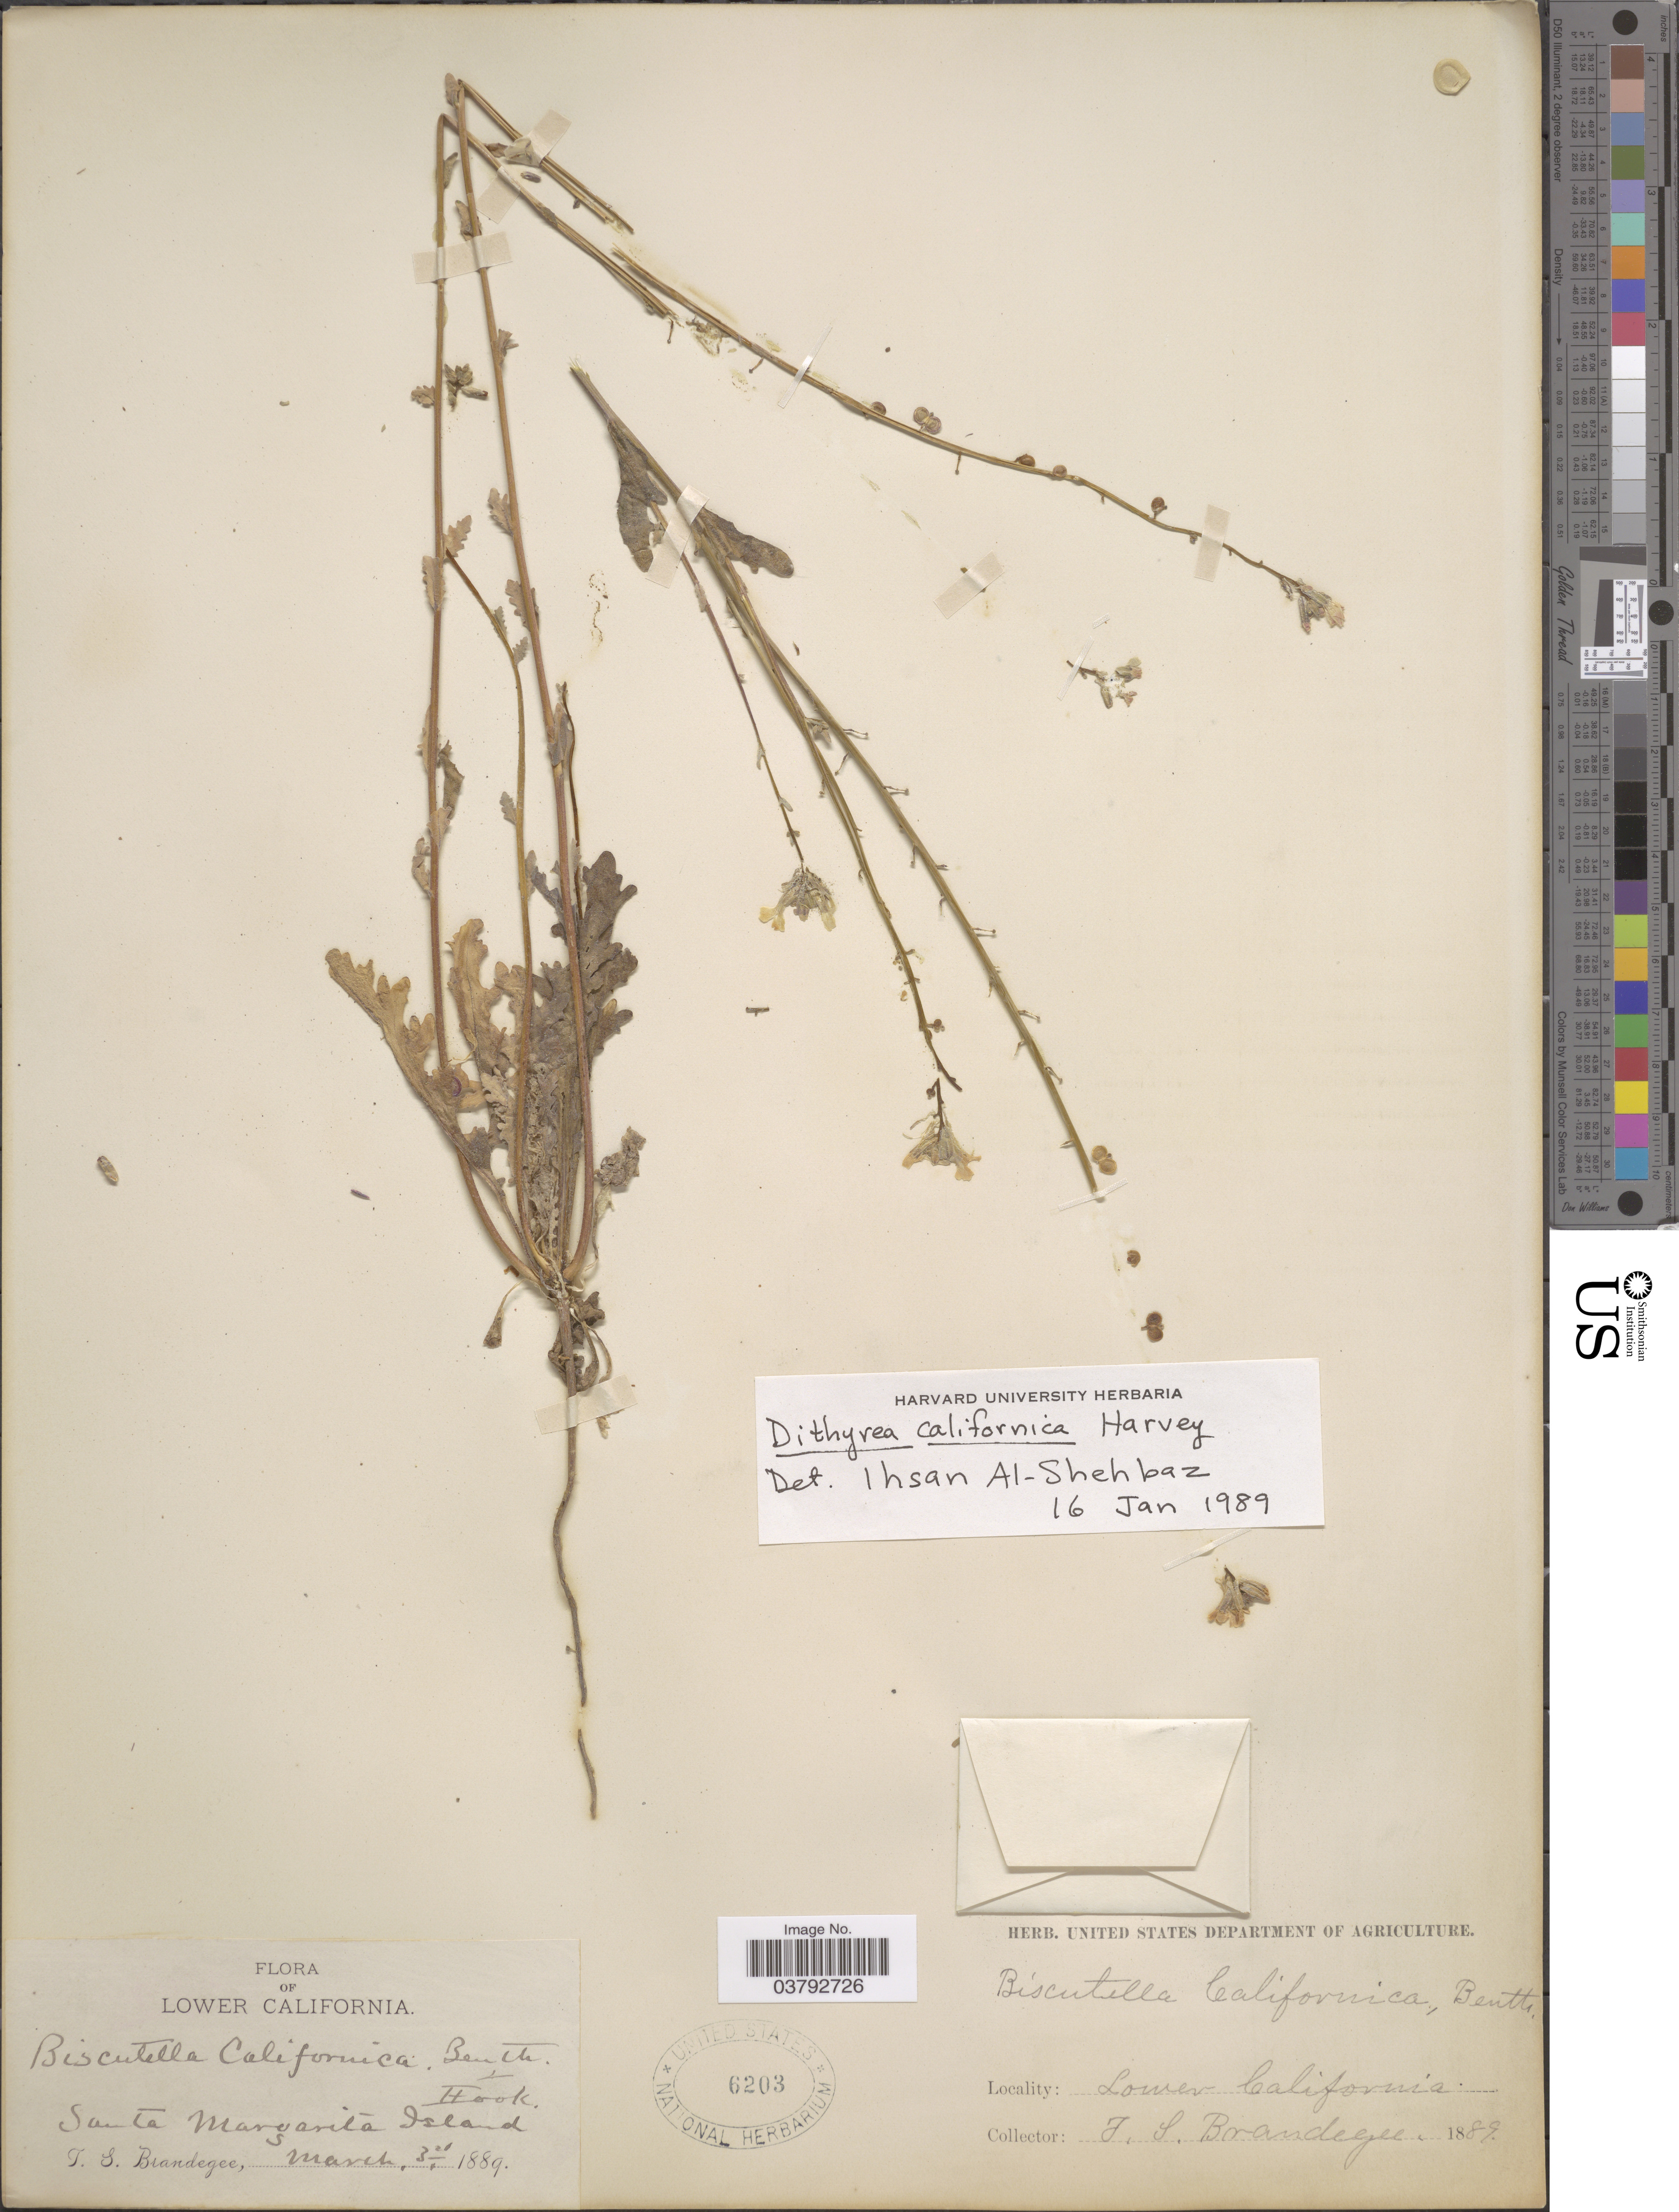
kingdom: Plantae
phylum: Tracheophyta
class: Magnoliopsida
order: Brassicales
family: Brassicaceae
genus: Dithyrea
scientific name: Dithyrea californica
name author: Harv.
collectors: T. S. Brandegee (herbarium)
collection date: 1889-03-03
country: Mexico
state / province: Baja California Sur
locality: Lower California. Santa Margarita Island.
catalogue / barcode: US 6203